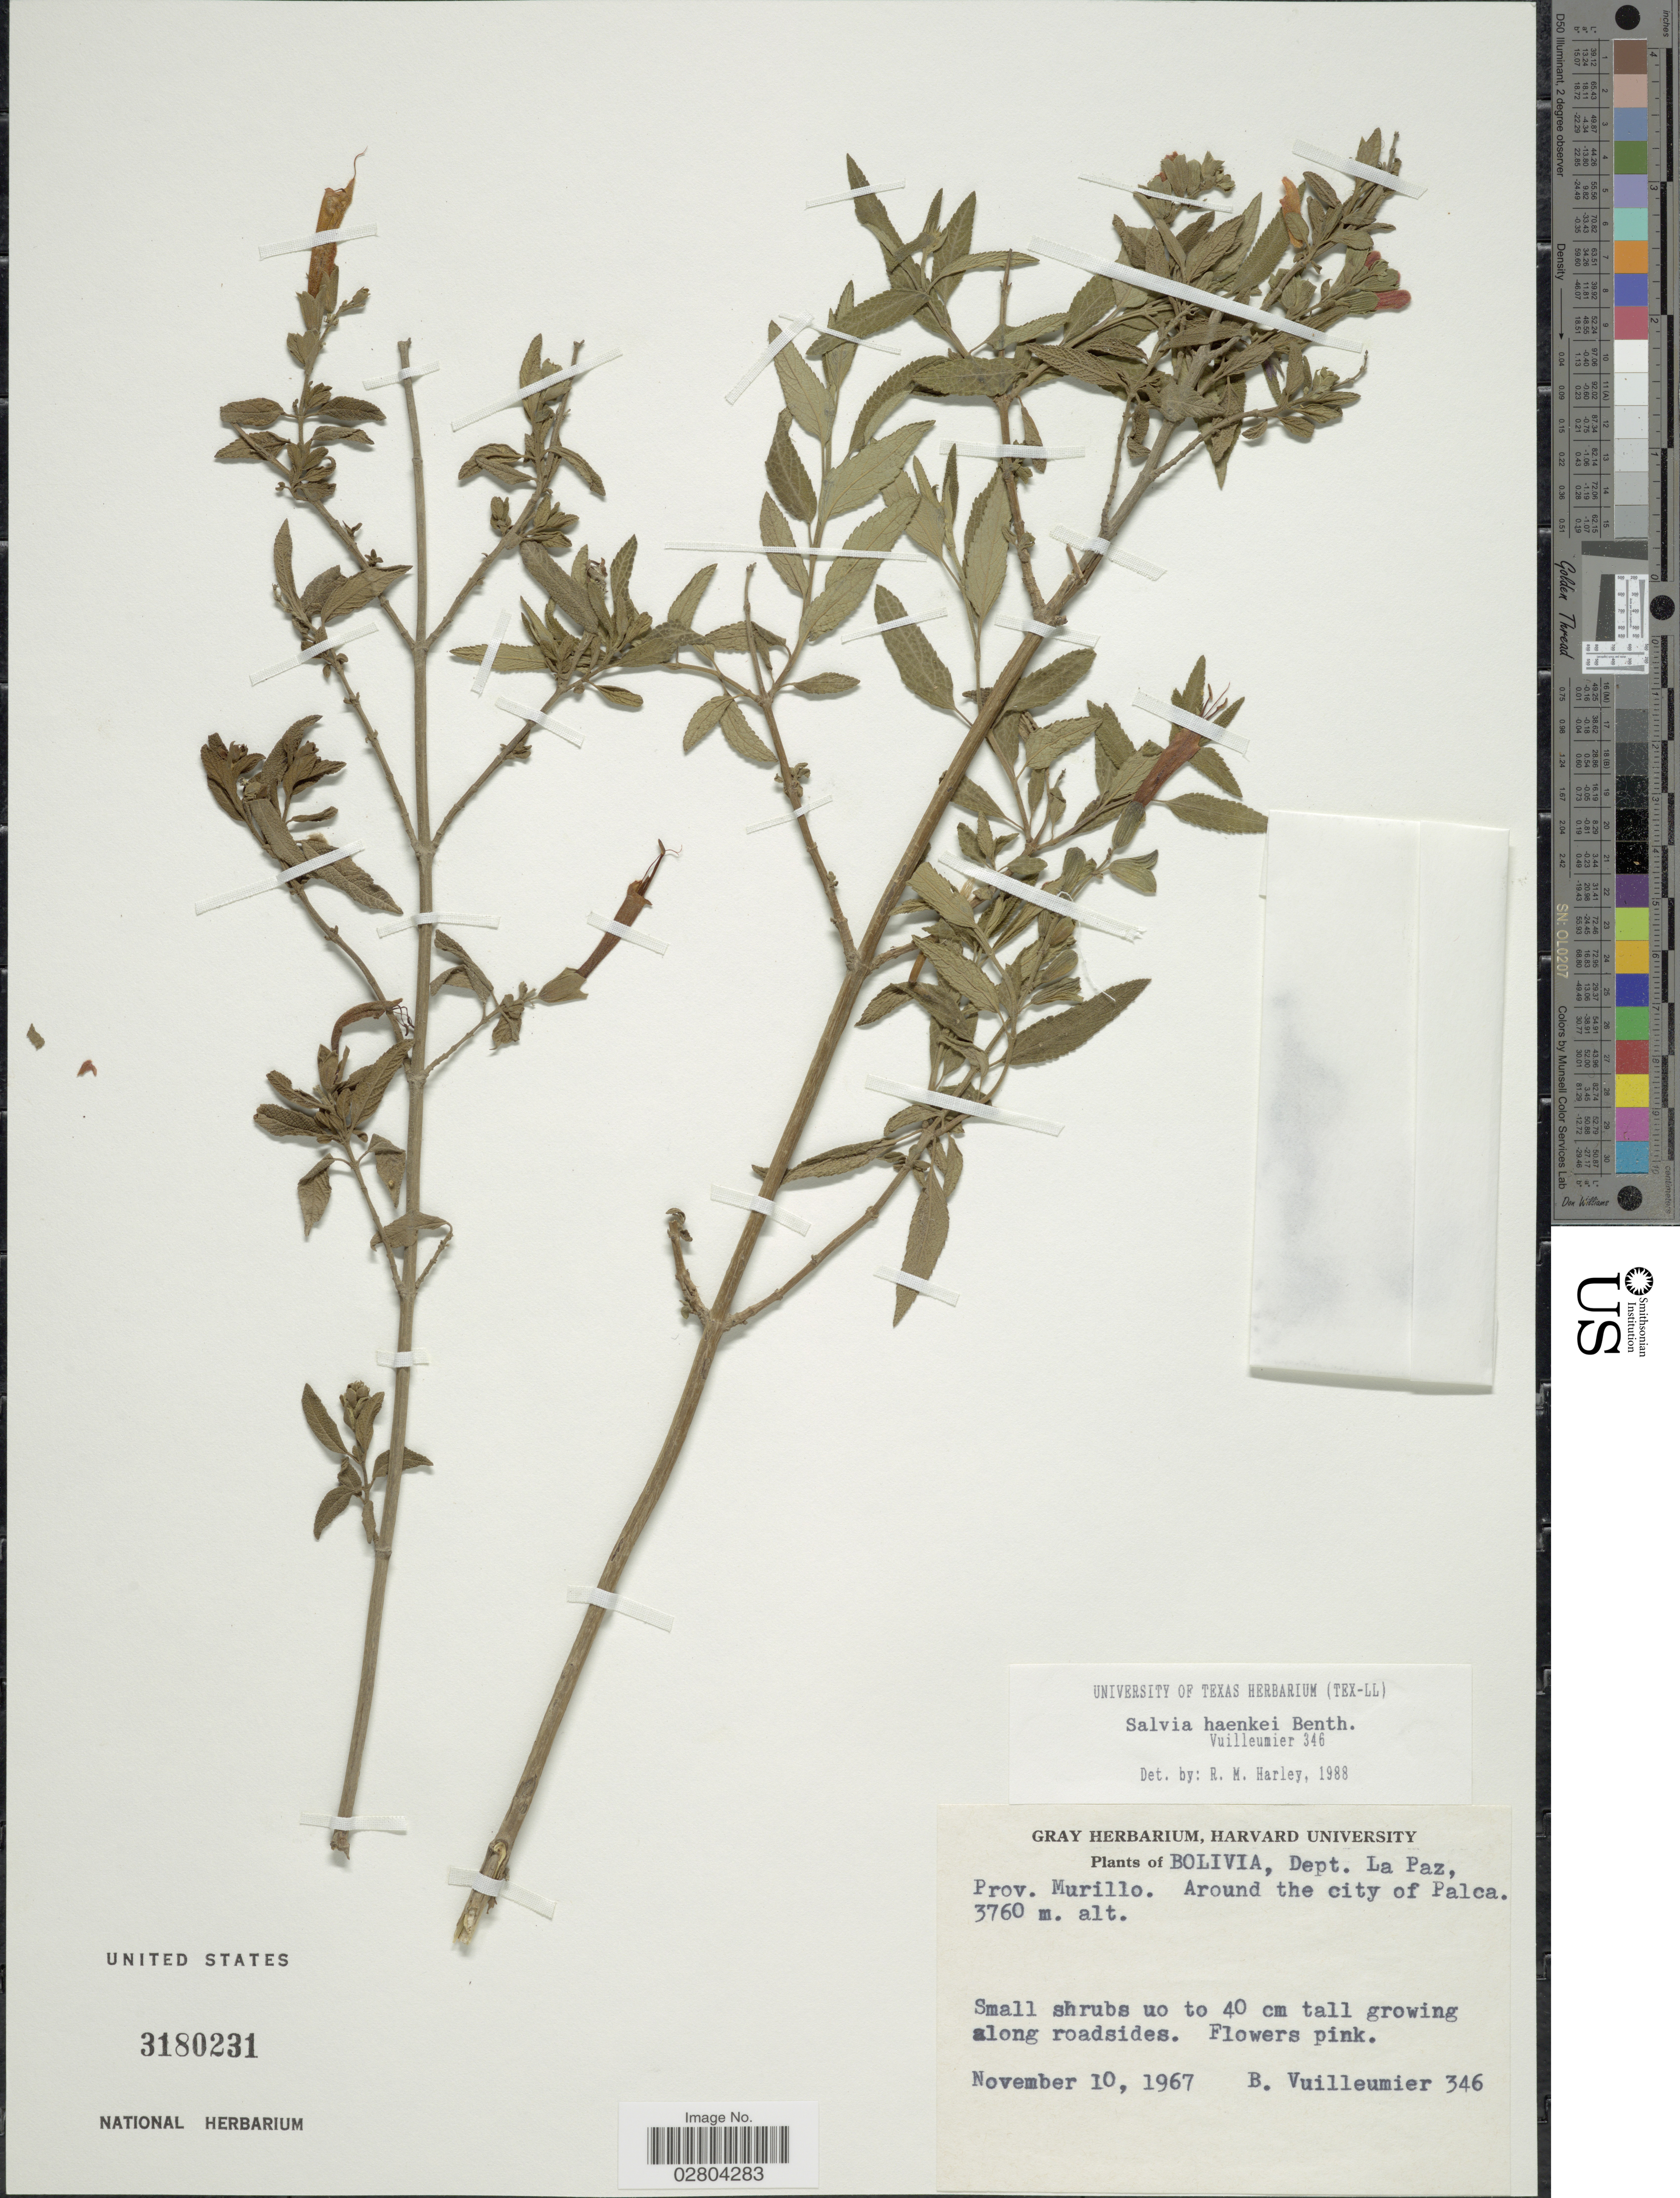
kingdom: Plantae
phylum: Tracheophyta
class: Magnoliopsida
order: Lamiales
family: Lamiaceae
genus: Salvia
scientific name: Salvia haenkei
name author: Benth.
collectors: B. Vuilleumier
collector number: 346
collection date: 1967-11-10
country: Bolivia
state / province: La Paz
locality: Dept. La Paz, Prov. Murillo. Around the city of Palca.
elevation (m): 3760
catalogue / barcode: US 3180231